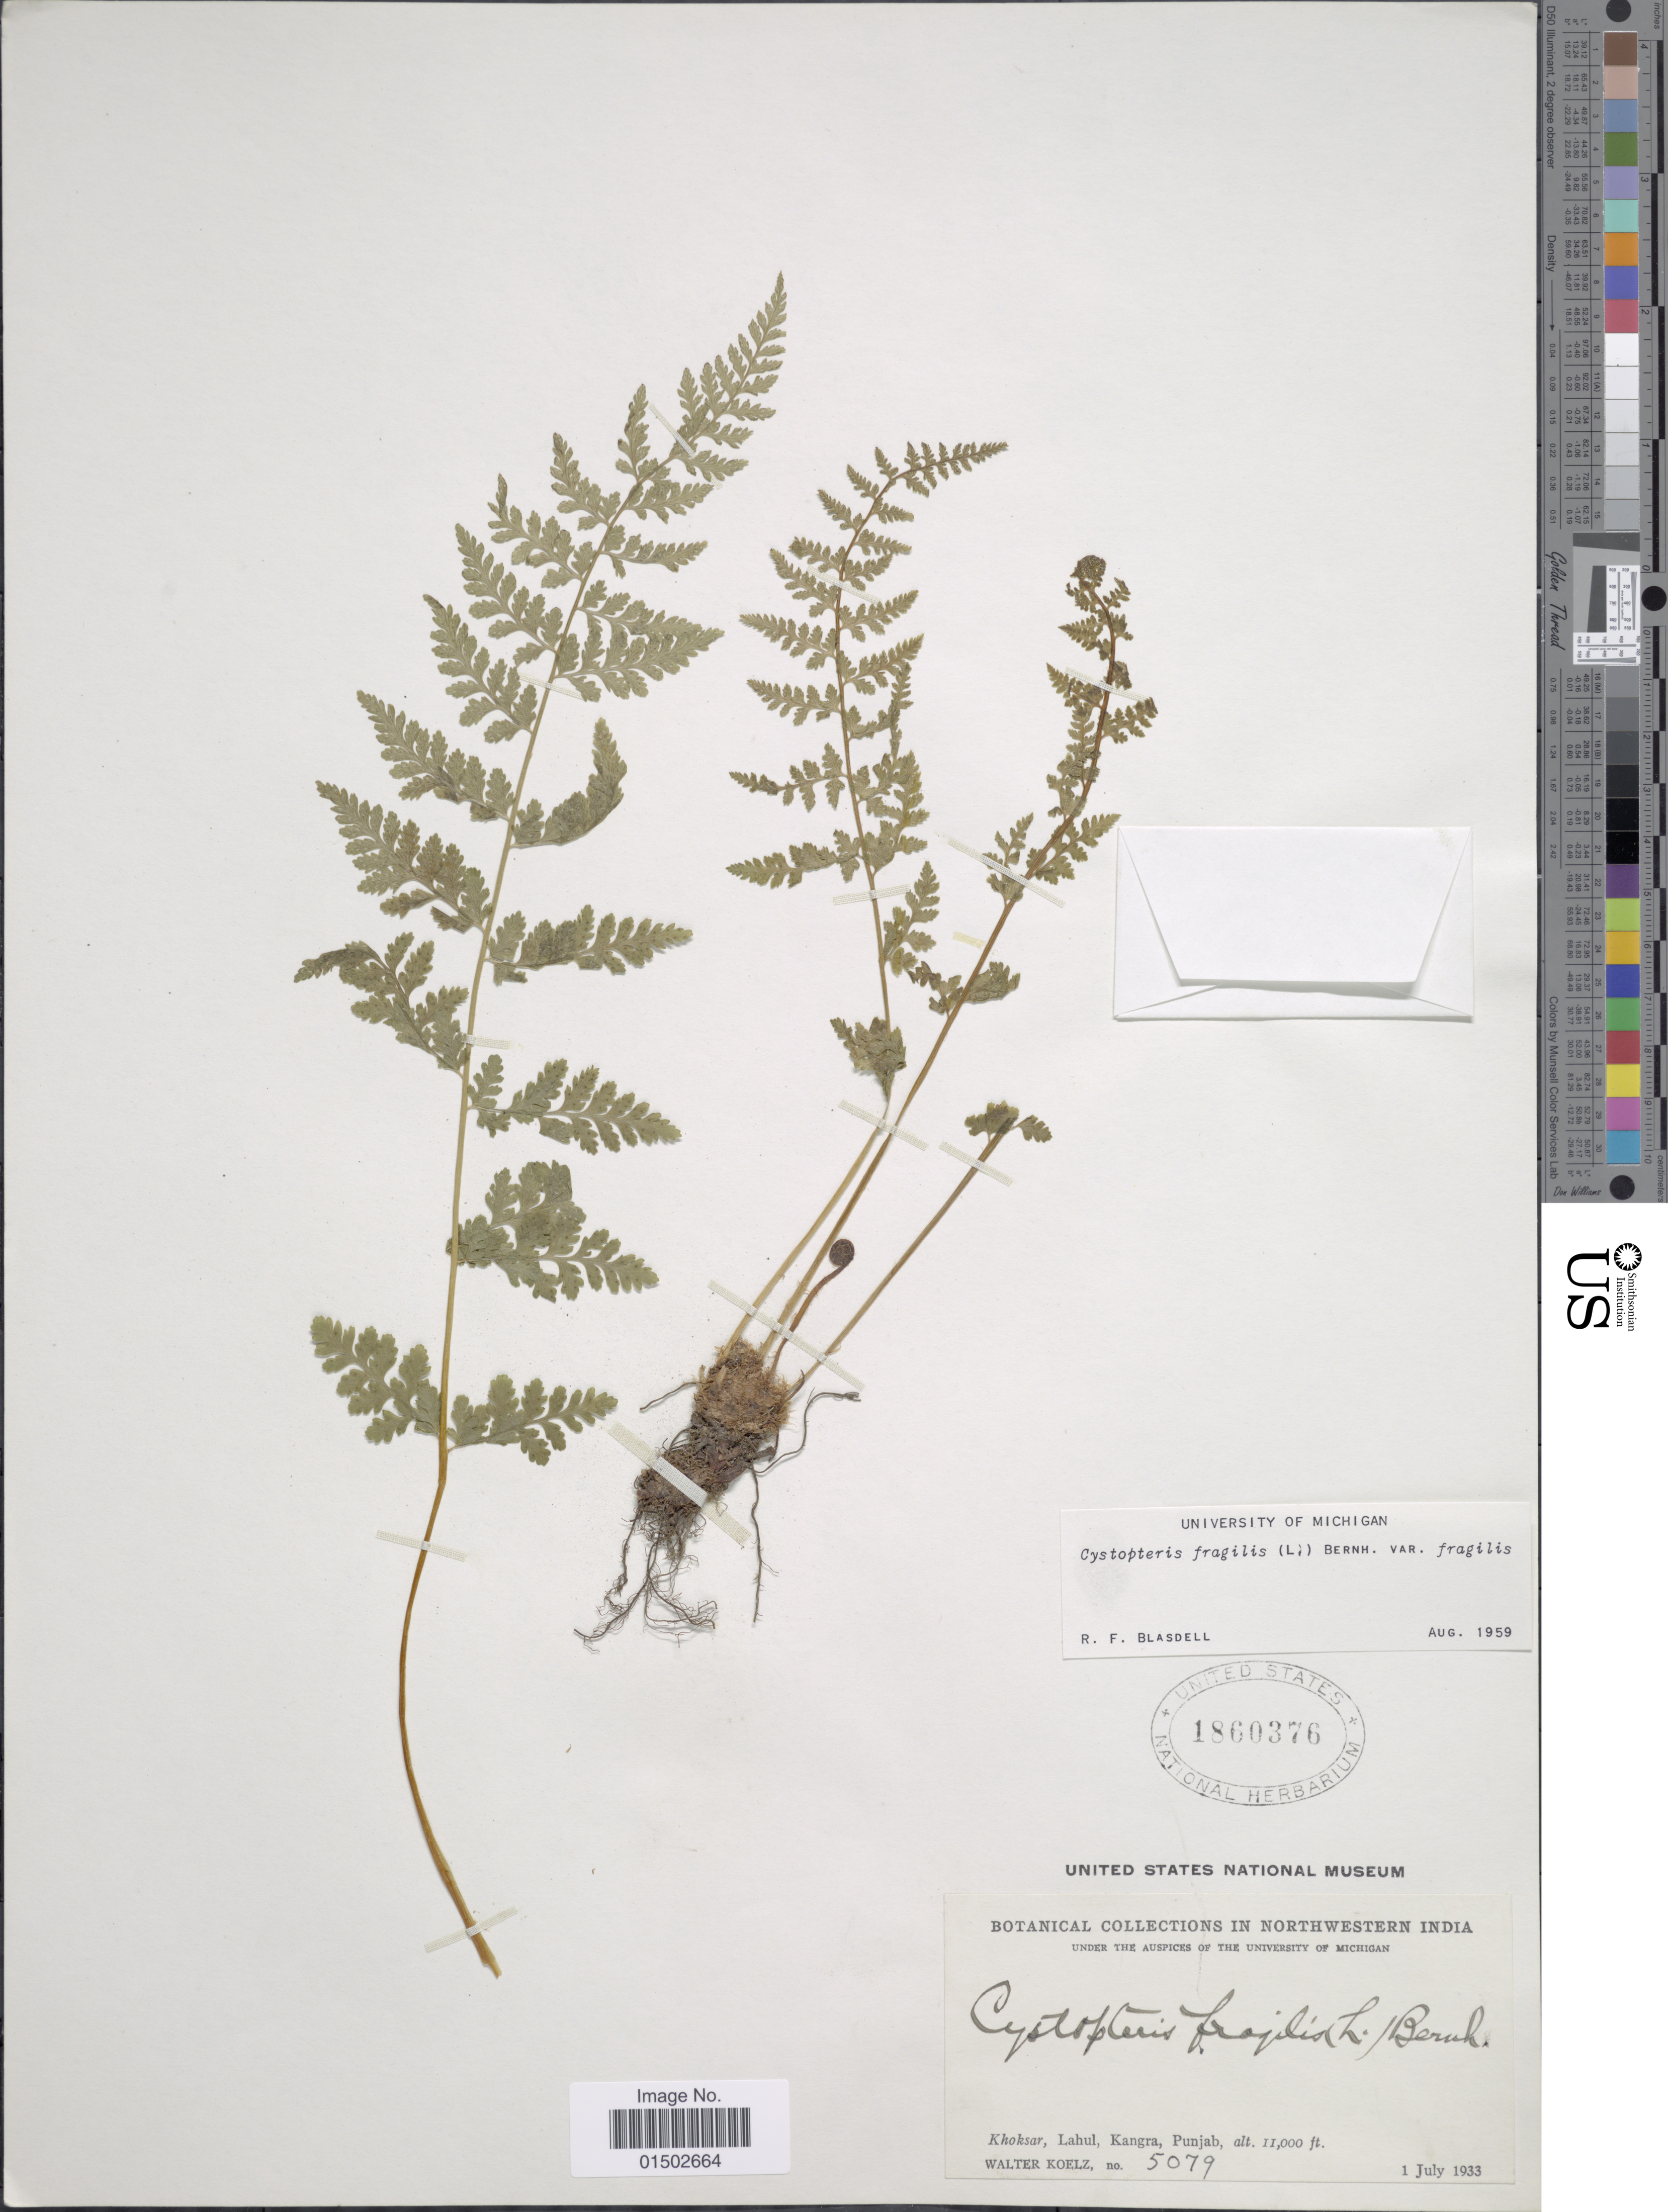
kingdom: Plantae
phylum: Tracheophyta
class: Polypodiopsida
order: Polypodiales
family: Cystopteridaceae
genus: Cystopteris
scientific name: Cystopteris fragilis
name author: (L.) Bernh.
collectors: W. N. Koelz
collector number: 5079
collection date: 1933-07-01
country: India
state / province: Himachal Pradesh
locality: Northwestern India, Khosar, Lahul, Kangra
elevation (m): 3353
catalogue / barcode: US 1860376